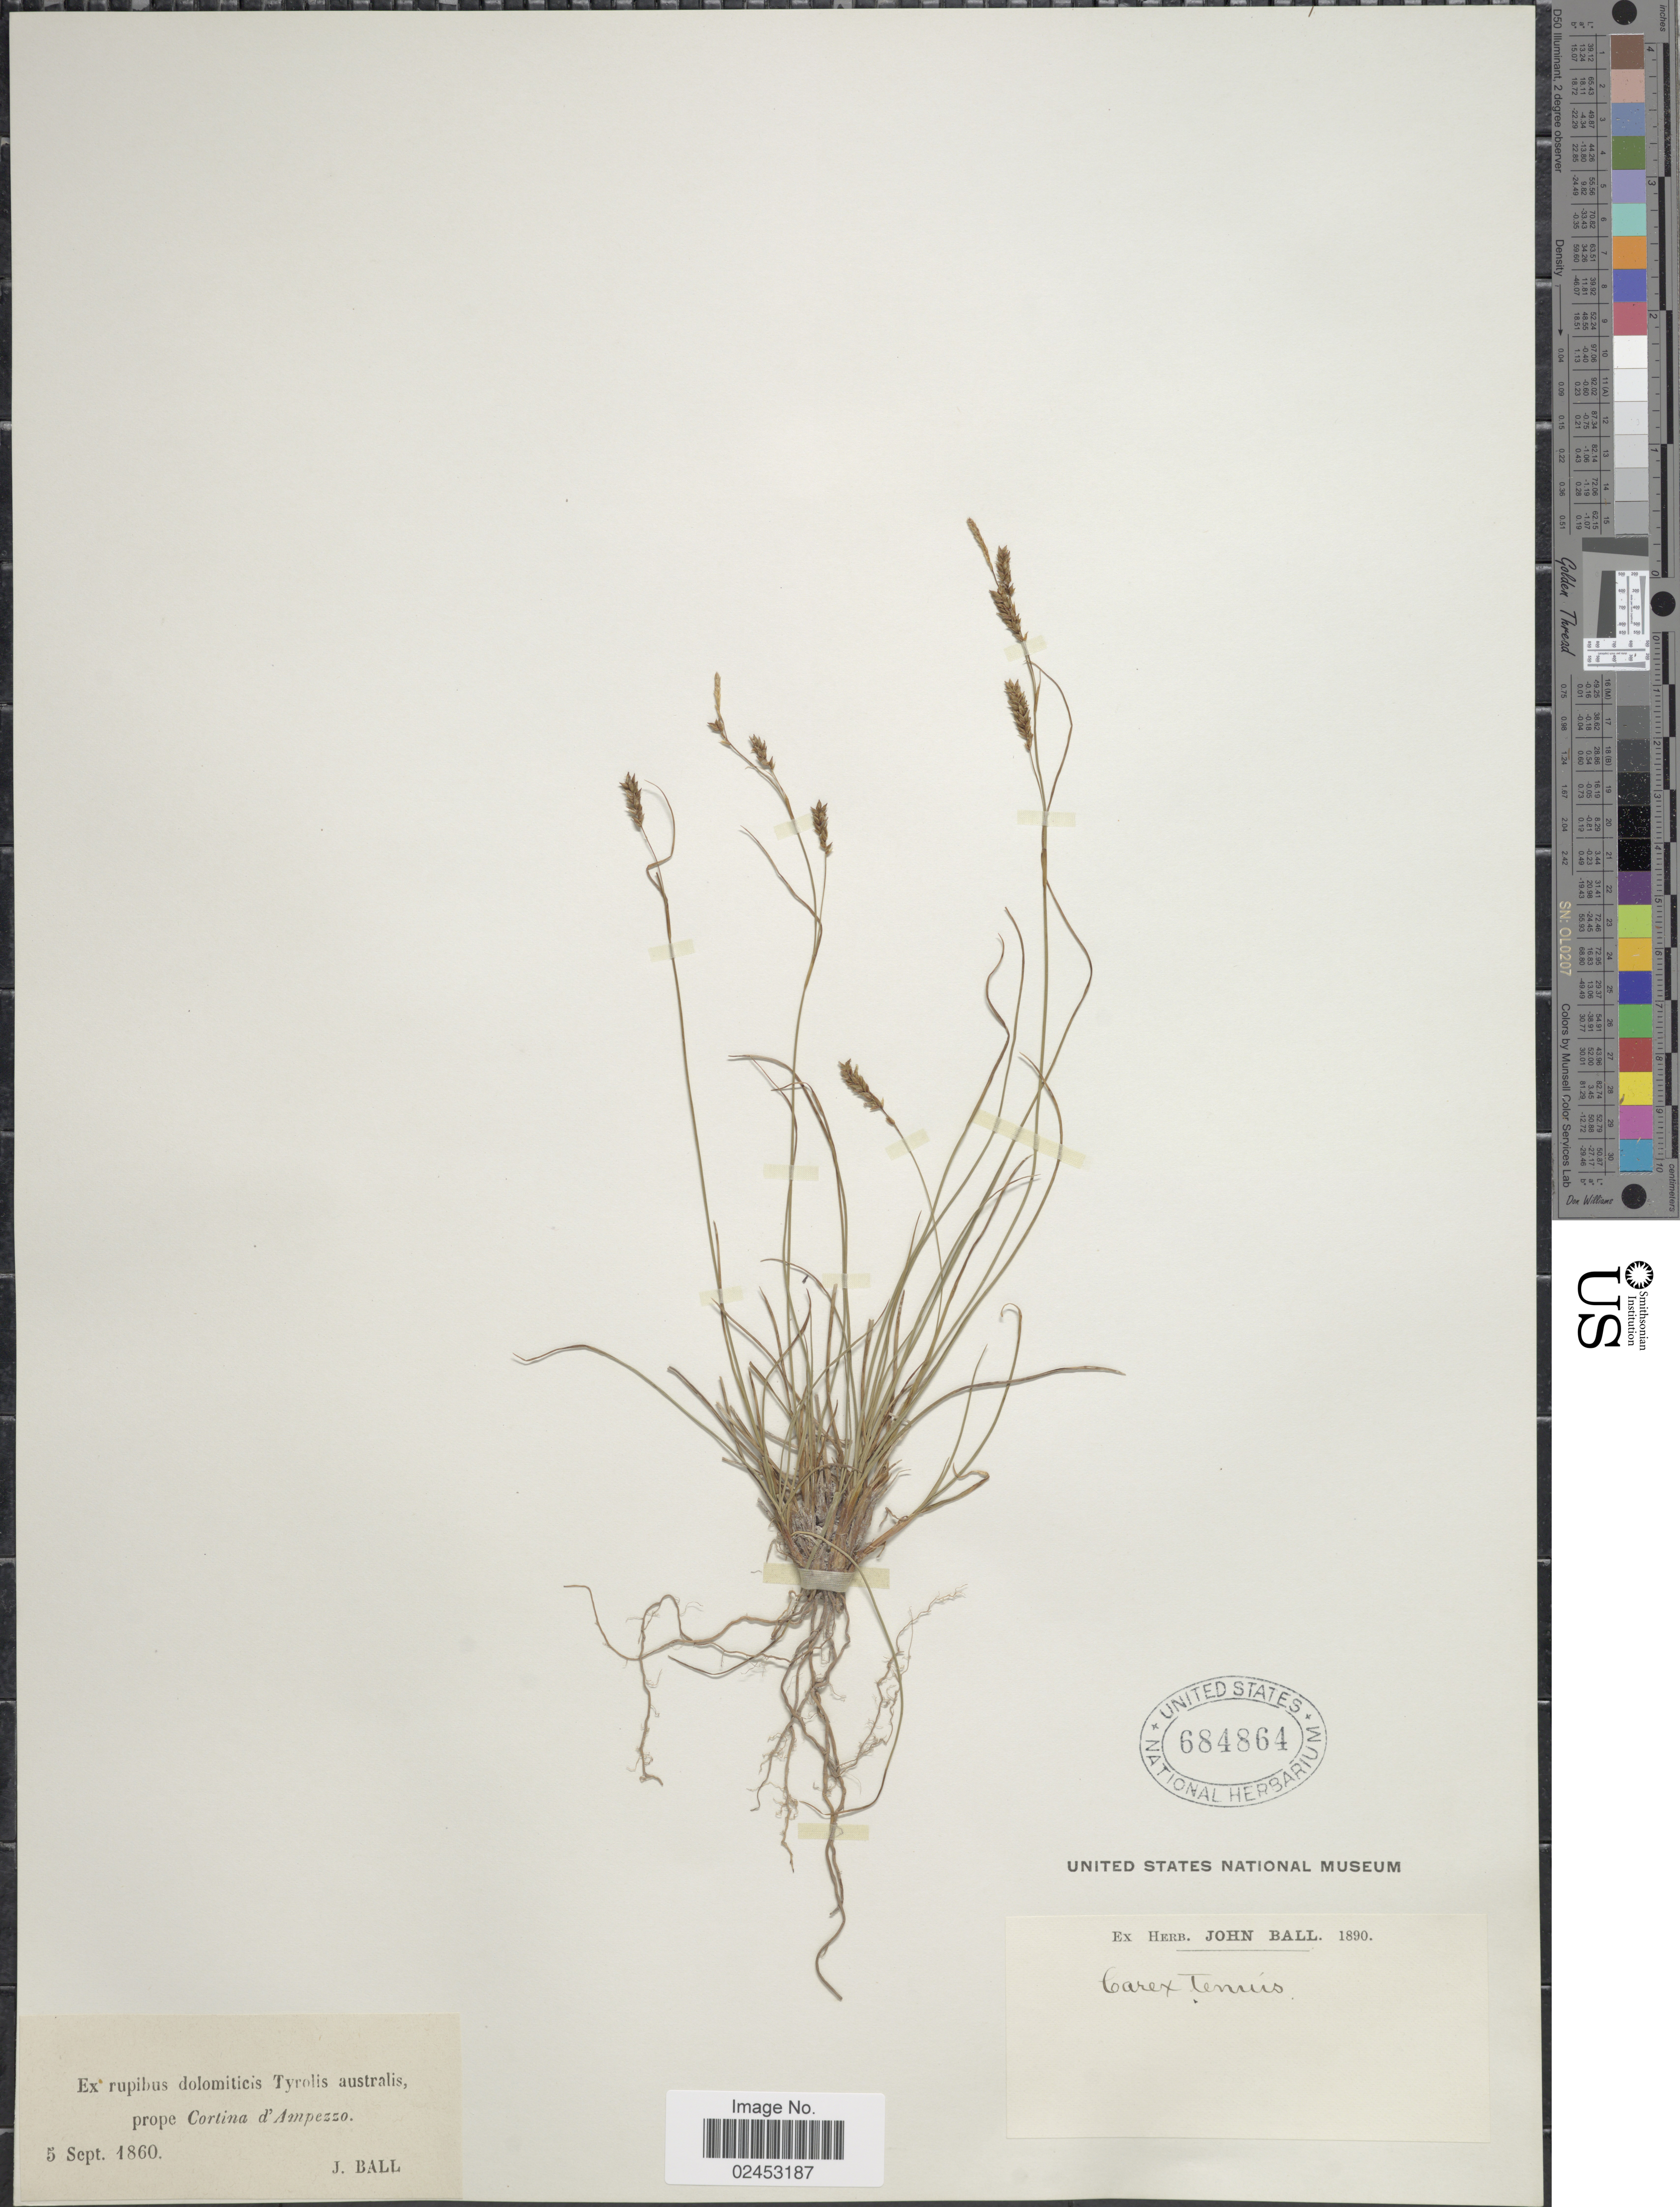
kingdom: Plantae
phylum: Tracheophyta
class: Liliopsida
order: Poales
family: Cyperaceae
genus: Carex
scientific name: Carex brachystachys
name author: Schrank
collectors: J. Ball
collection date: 1860-09-05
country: Austria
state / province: Tirol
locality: Ex rupbibus dolomiticis Tyrolis australis, prope Cortina d'Ampezzo.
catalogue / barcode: US 684864